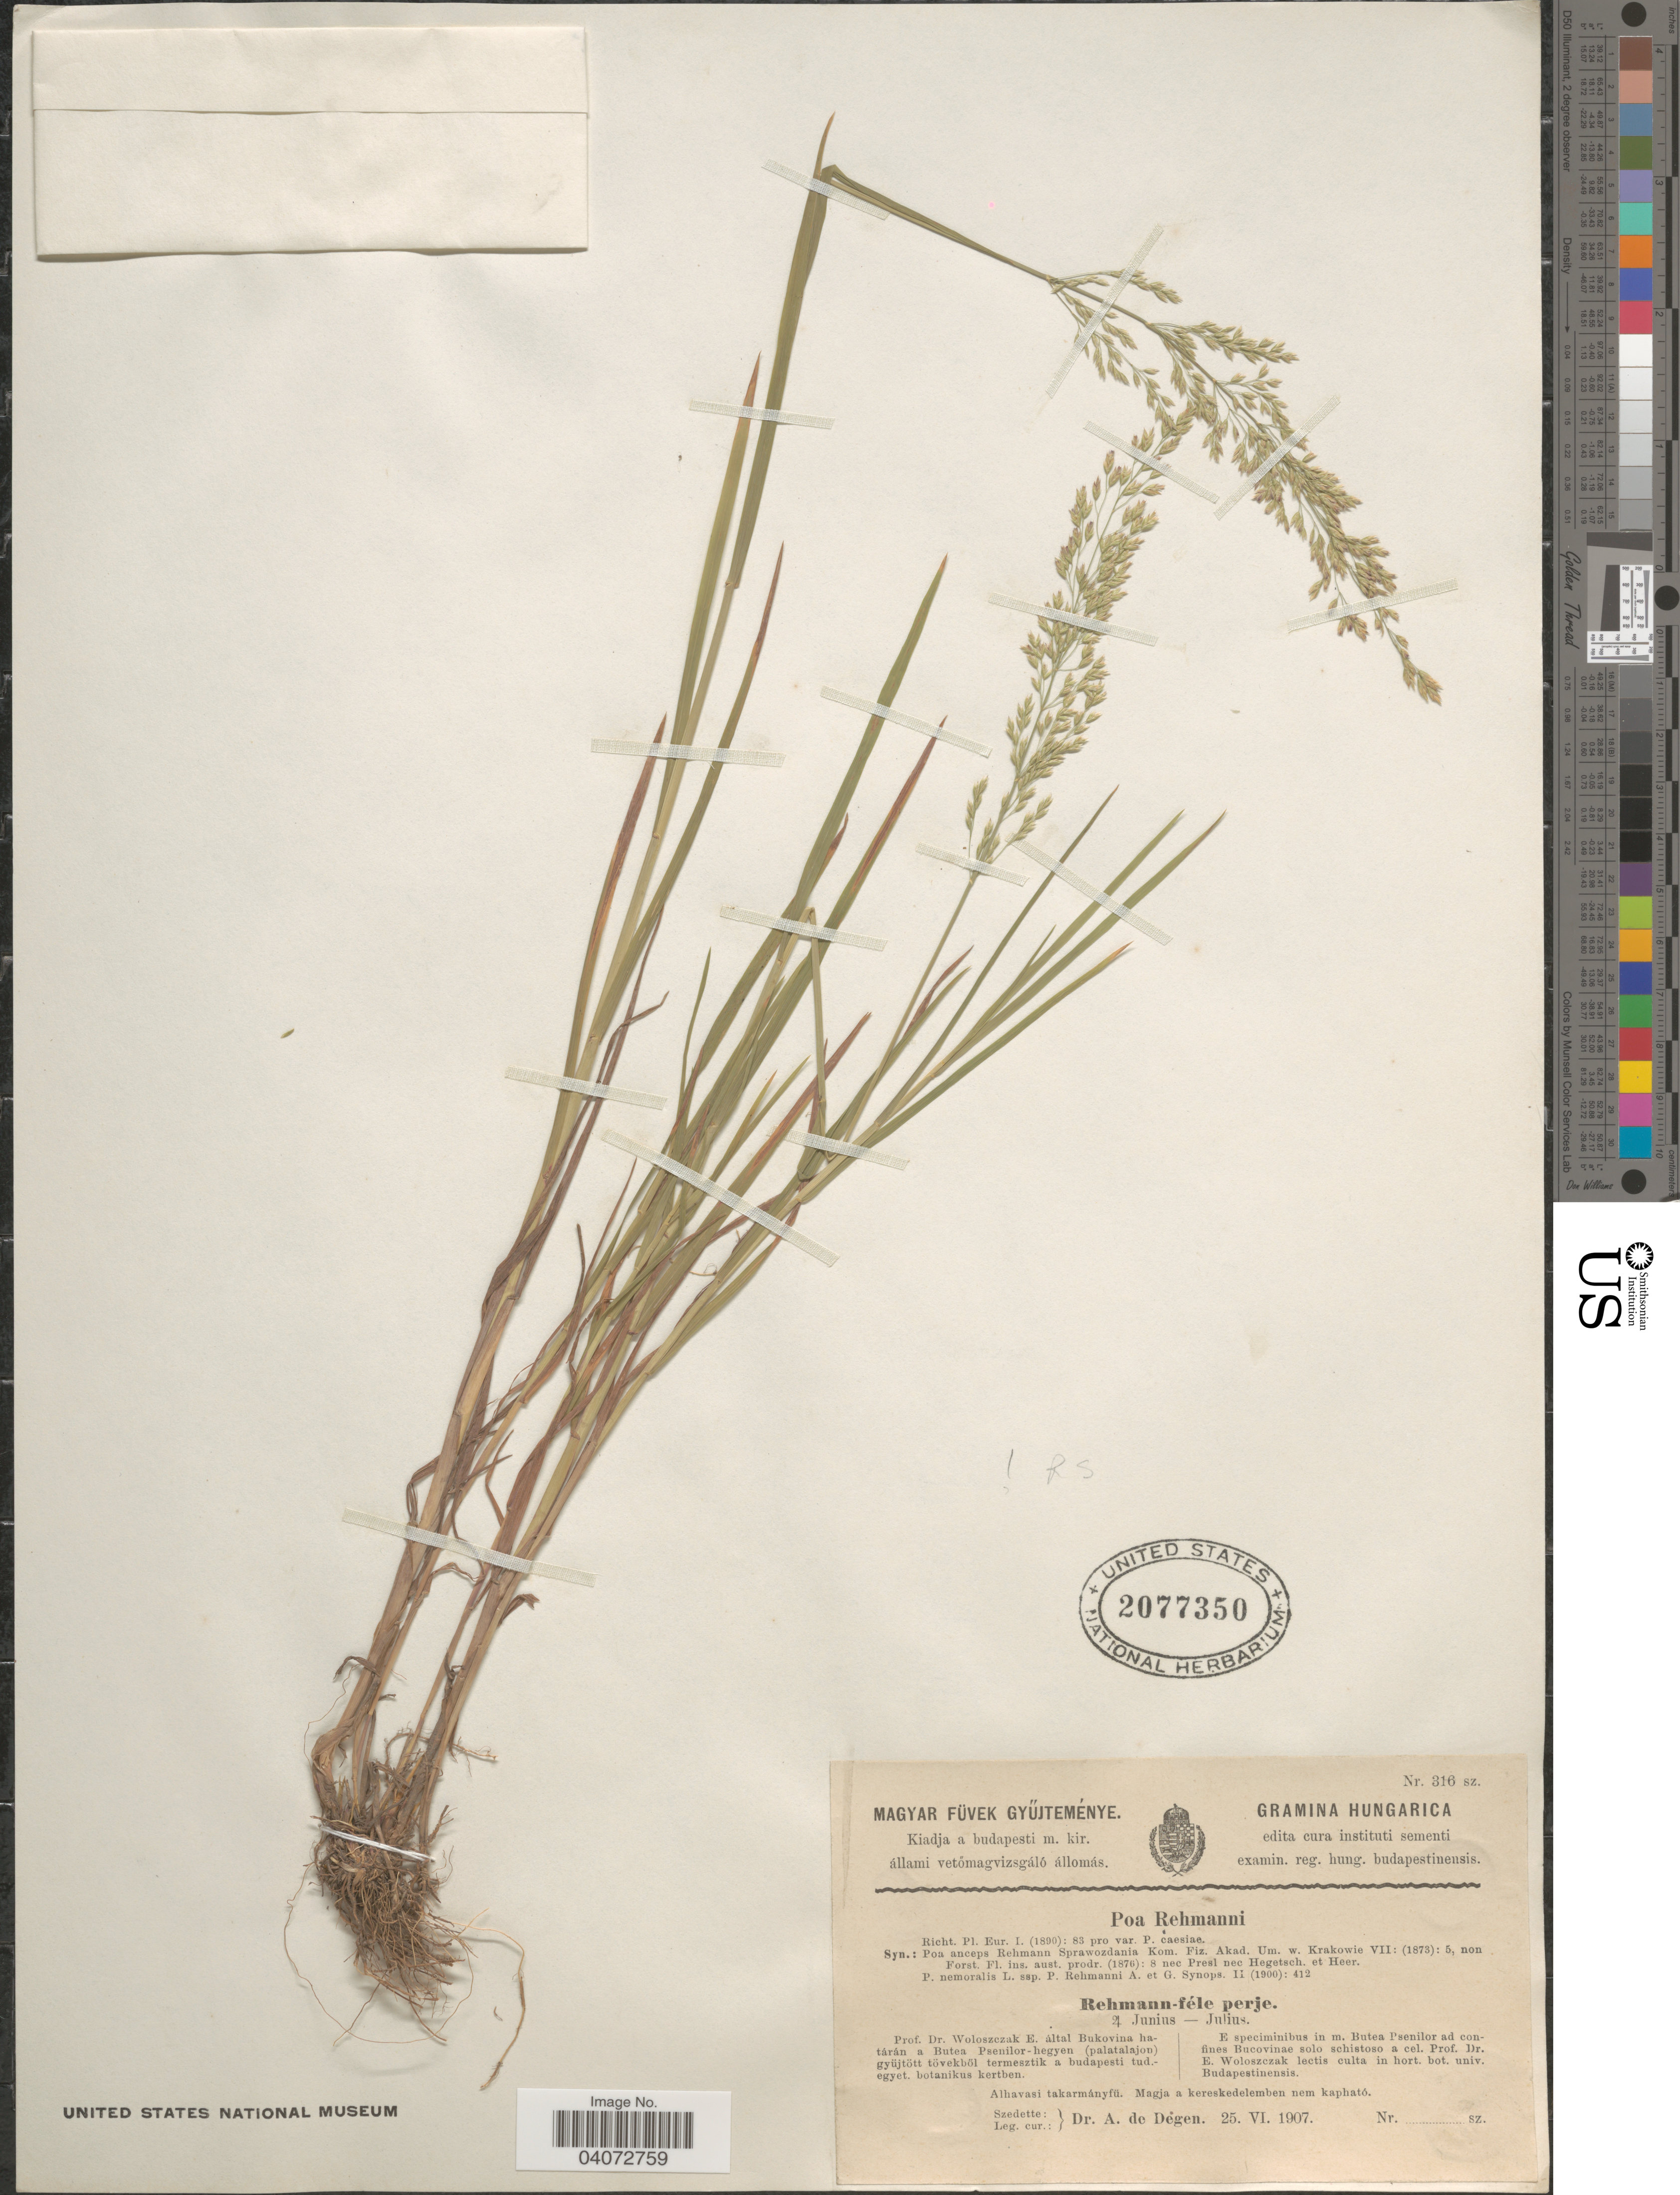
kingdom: Plantae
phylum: Tracheophyta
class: Liliopsida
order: Poales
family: Poaceae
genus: Poa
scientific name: Poa rehmannii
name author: (Asch. & Graebn.) Wol.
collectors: A. Degen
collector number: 316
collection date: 1907-06-25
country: Hungary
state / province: Budapest, Capital District of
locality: Culta in hort. bot. univ. Budapestinensis.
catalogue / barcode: US 2077350